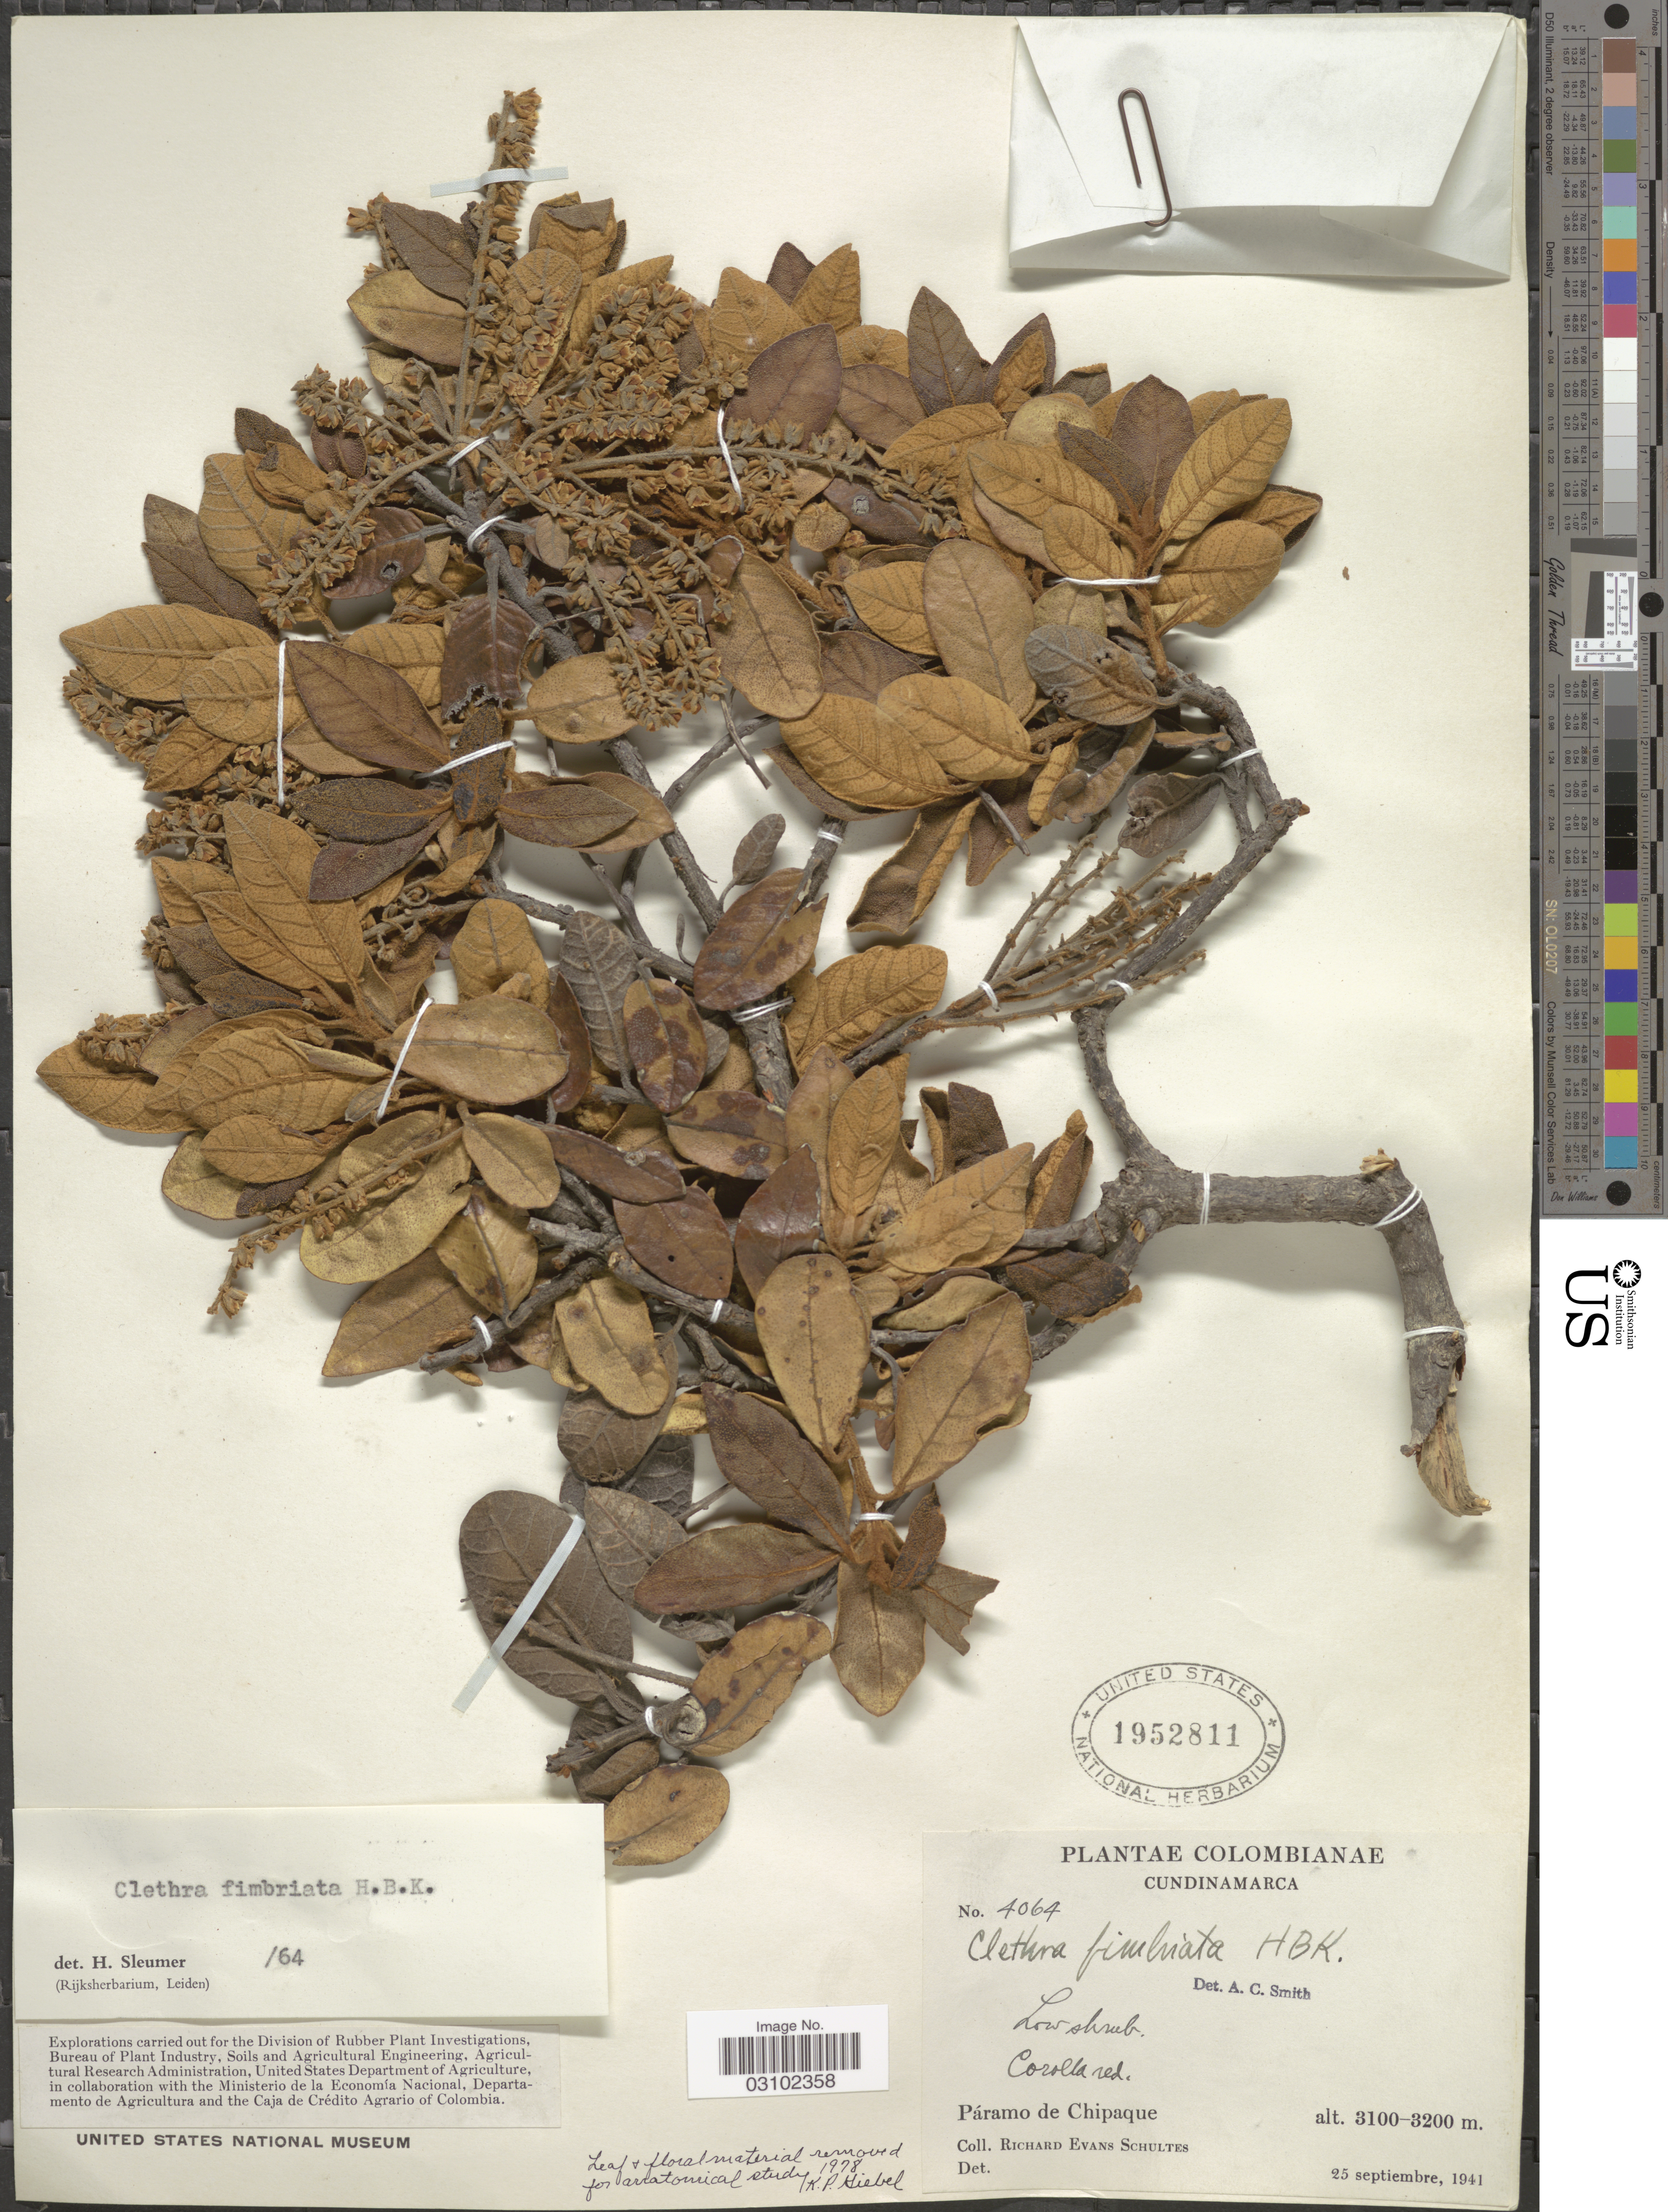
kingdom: Plantae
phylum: Tracheophyta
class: Magnoliopsida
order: Ericales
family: Clethraceae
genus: Clethra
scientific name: Clethra fimbriata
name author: Kunth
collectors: R. E. Schultes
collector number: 4064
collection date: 1941-09-25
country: Colombia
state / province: Cundinamarca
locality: Páramo de Chipaque.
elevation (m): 3100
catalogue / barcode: US 1952811